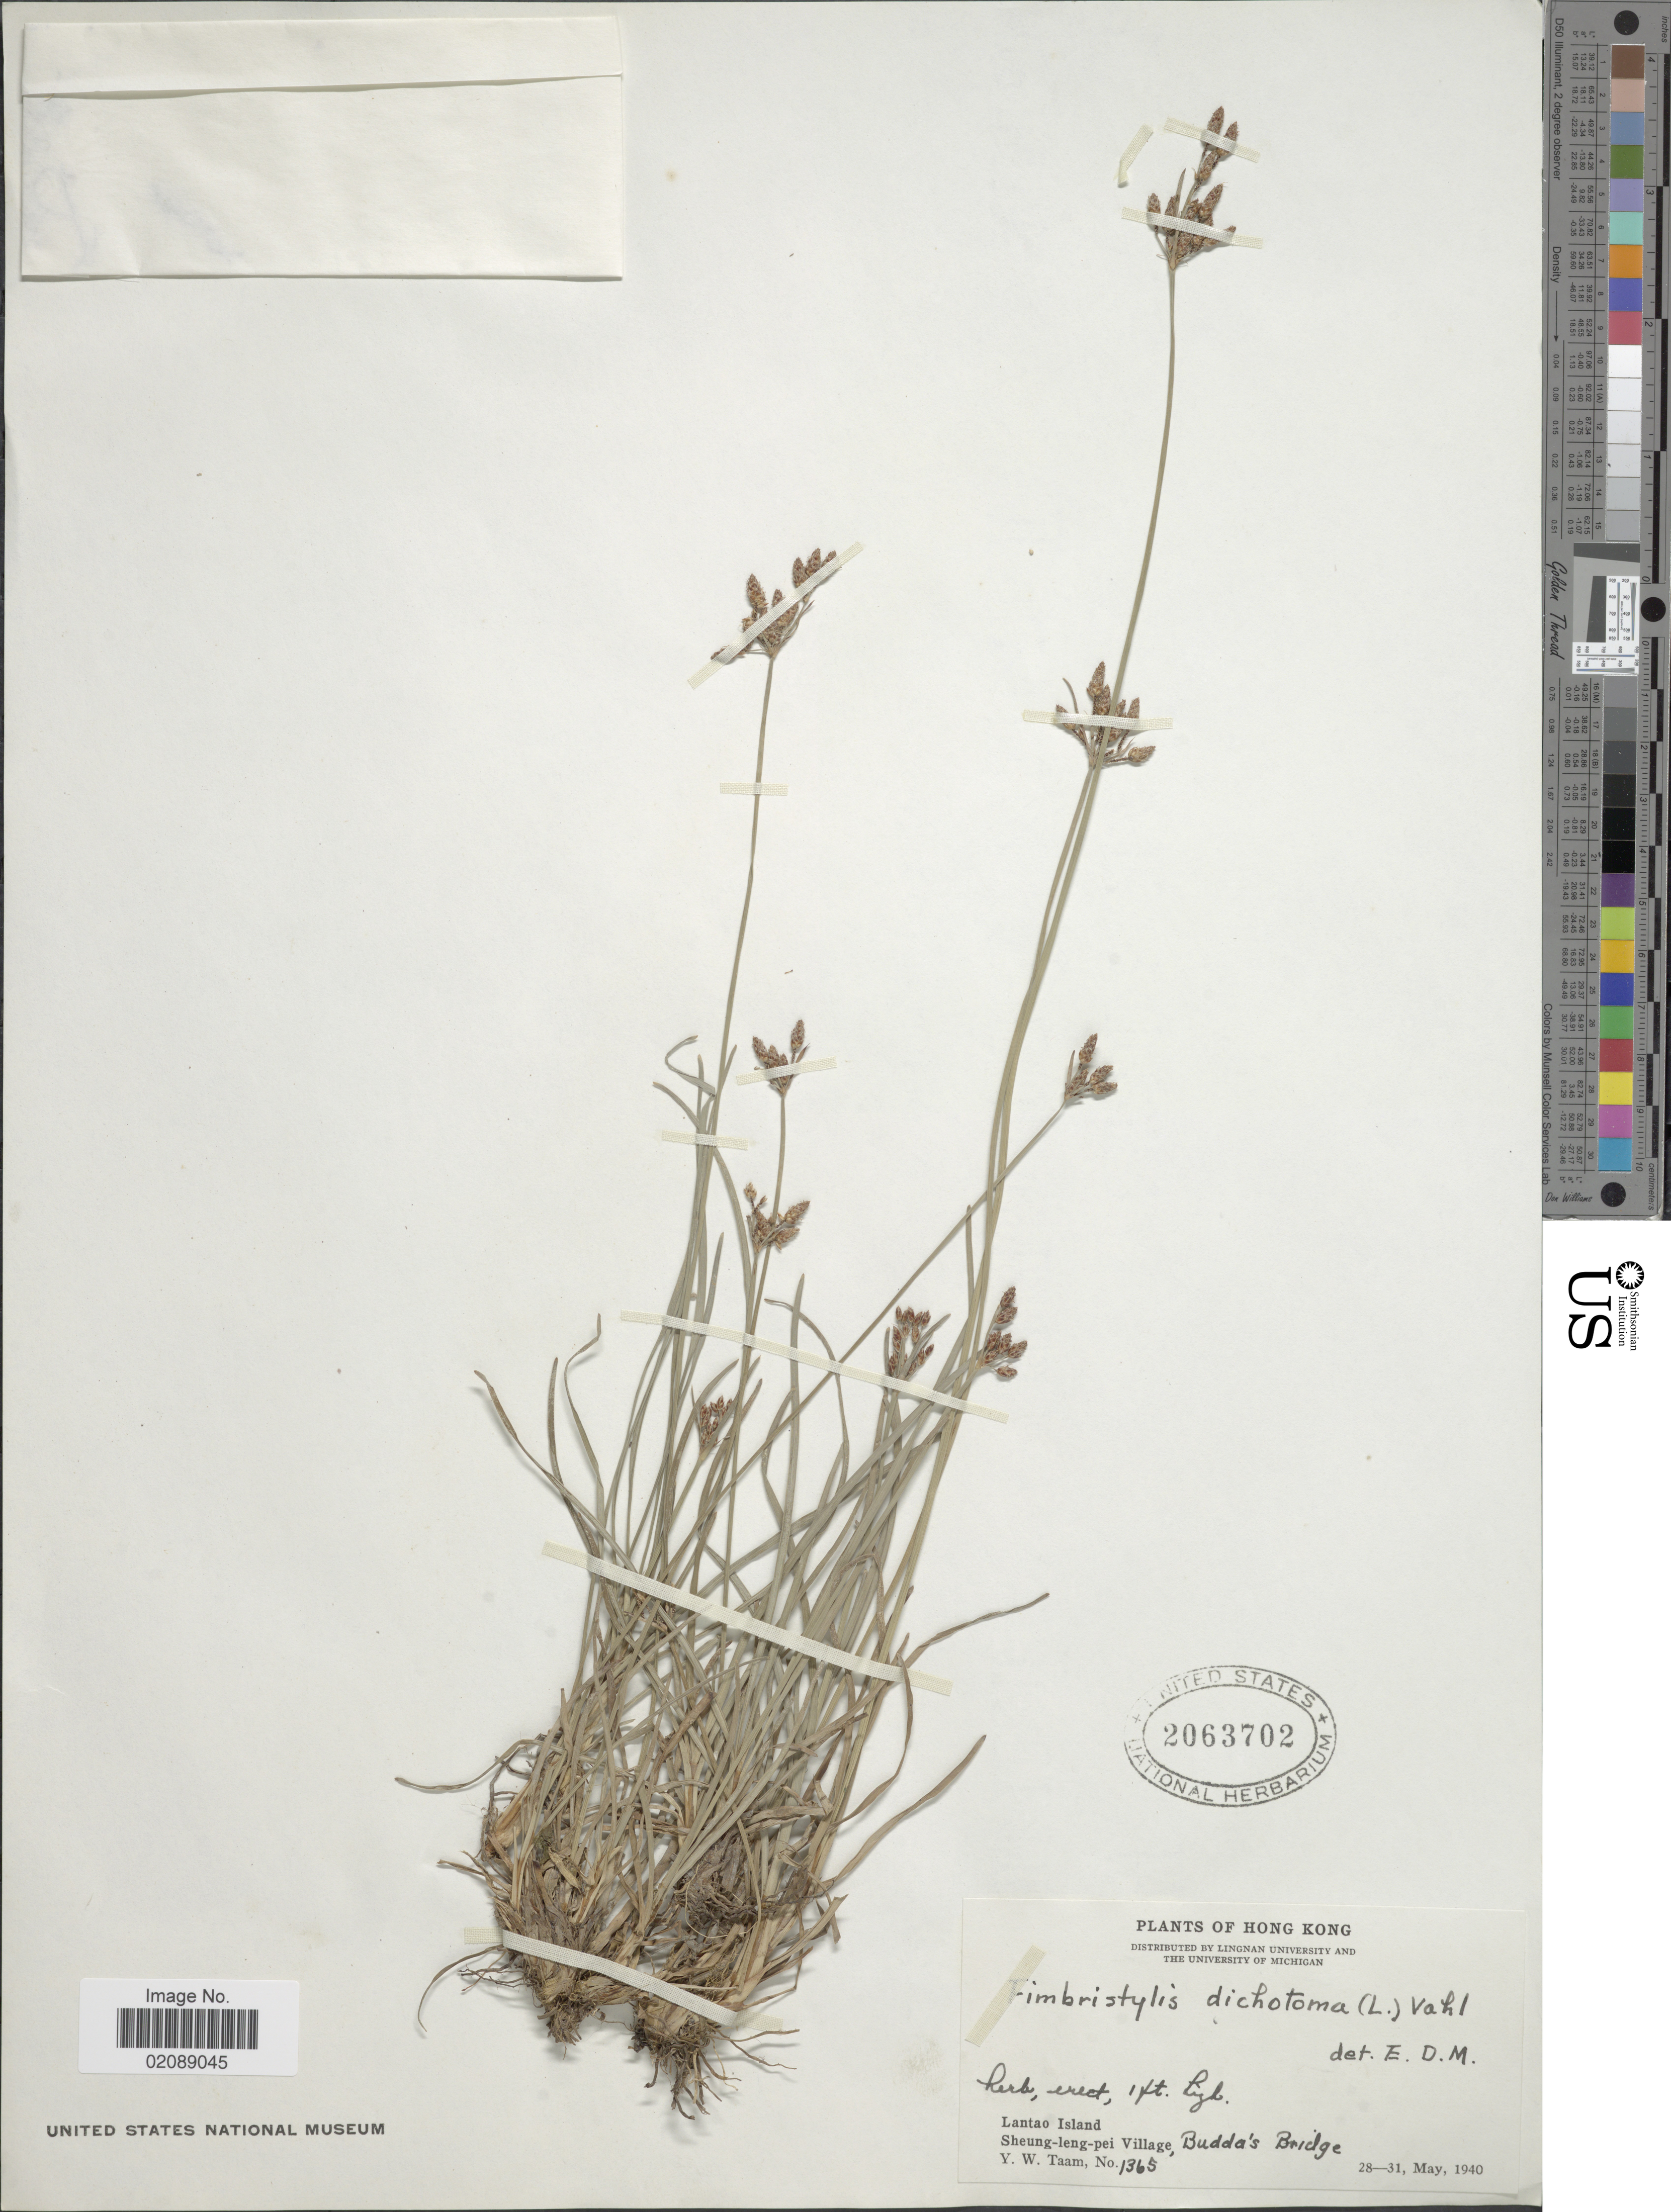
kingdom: Plantae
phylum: Tracheophyta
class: Liliopsida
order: Poales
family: Cyperaceae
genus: Fimbristylis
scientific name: Fimbristylis dichotoma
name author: (L.) Vahl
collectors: Y. W. Taam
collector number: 1365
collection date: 1940-05-28/1940-05-31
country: China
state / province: Hong Kong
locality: Lantao Island, Sheung-len-pei Village, Budda's Bridge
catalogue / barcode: US 2063702